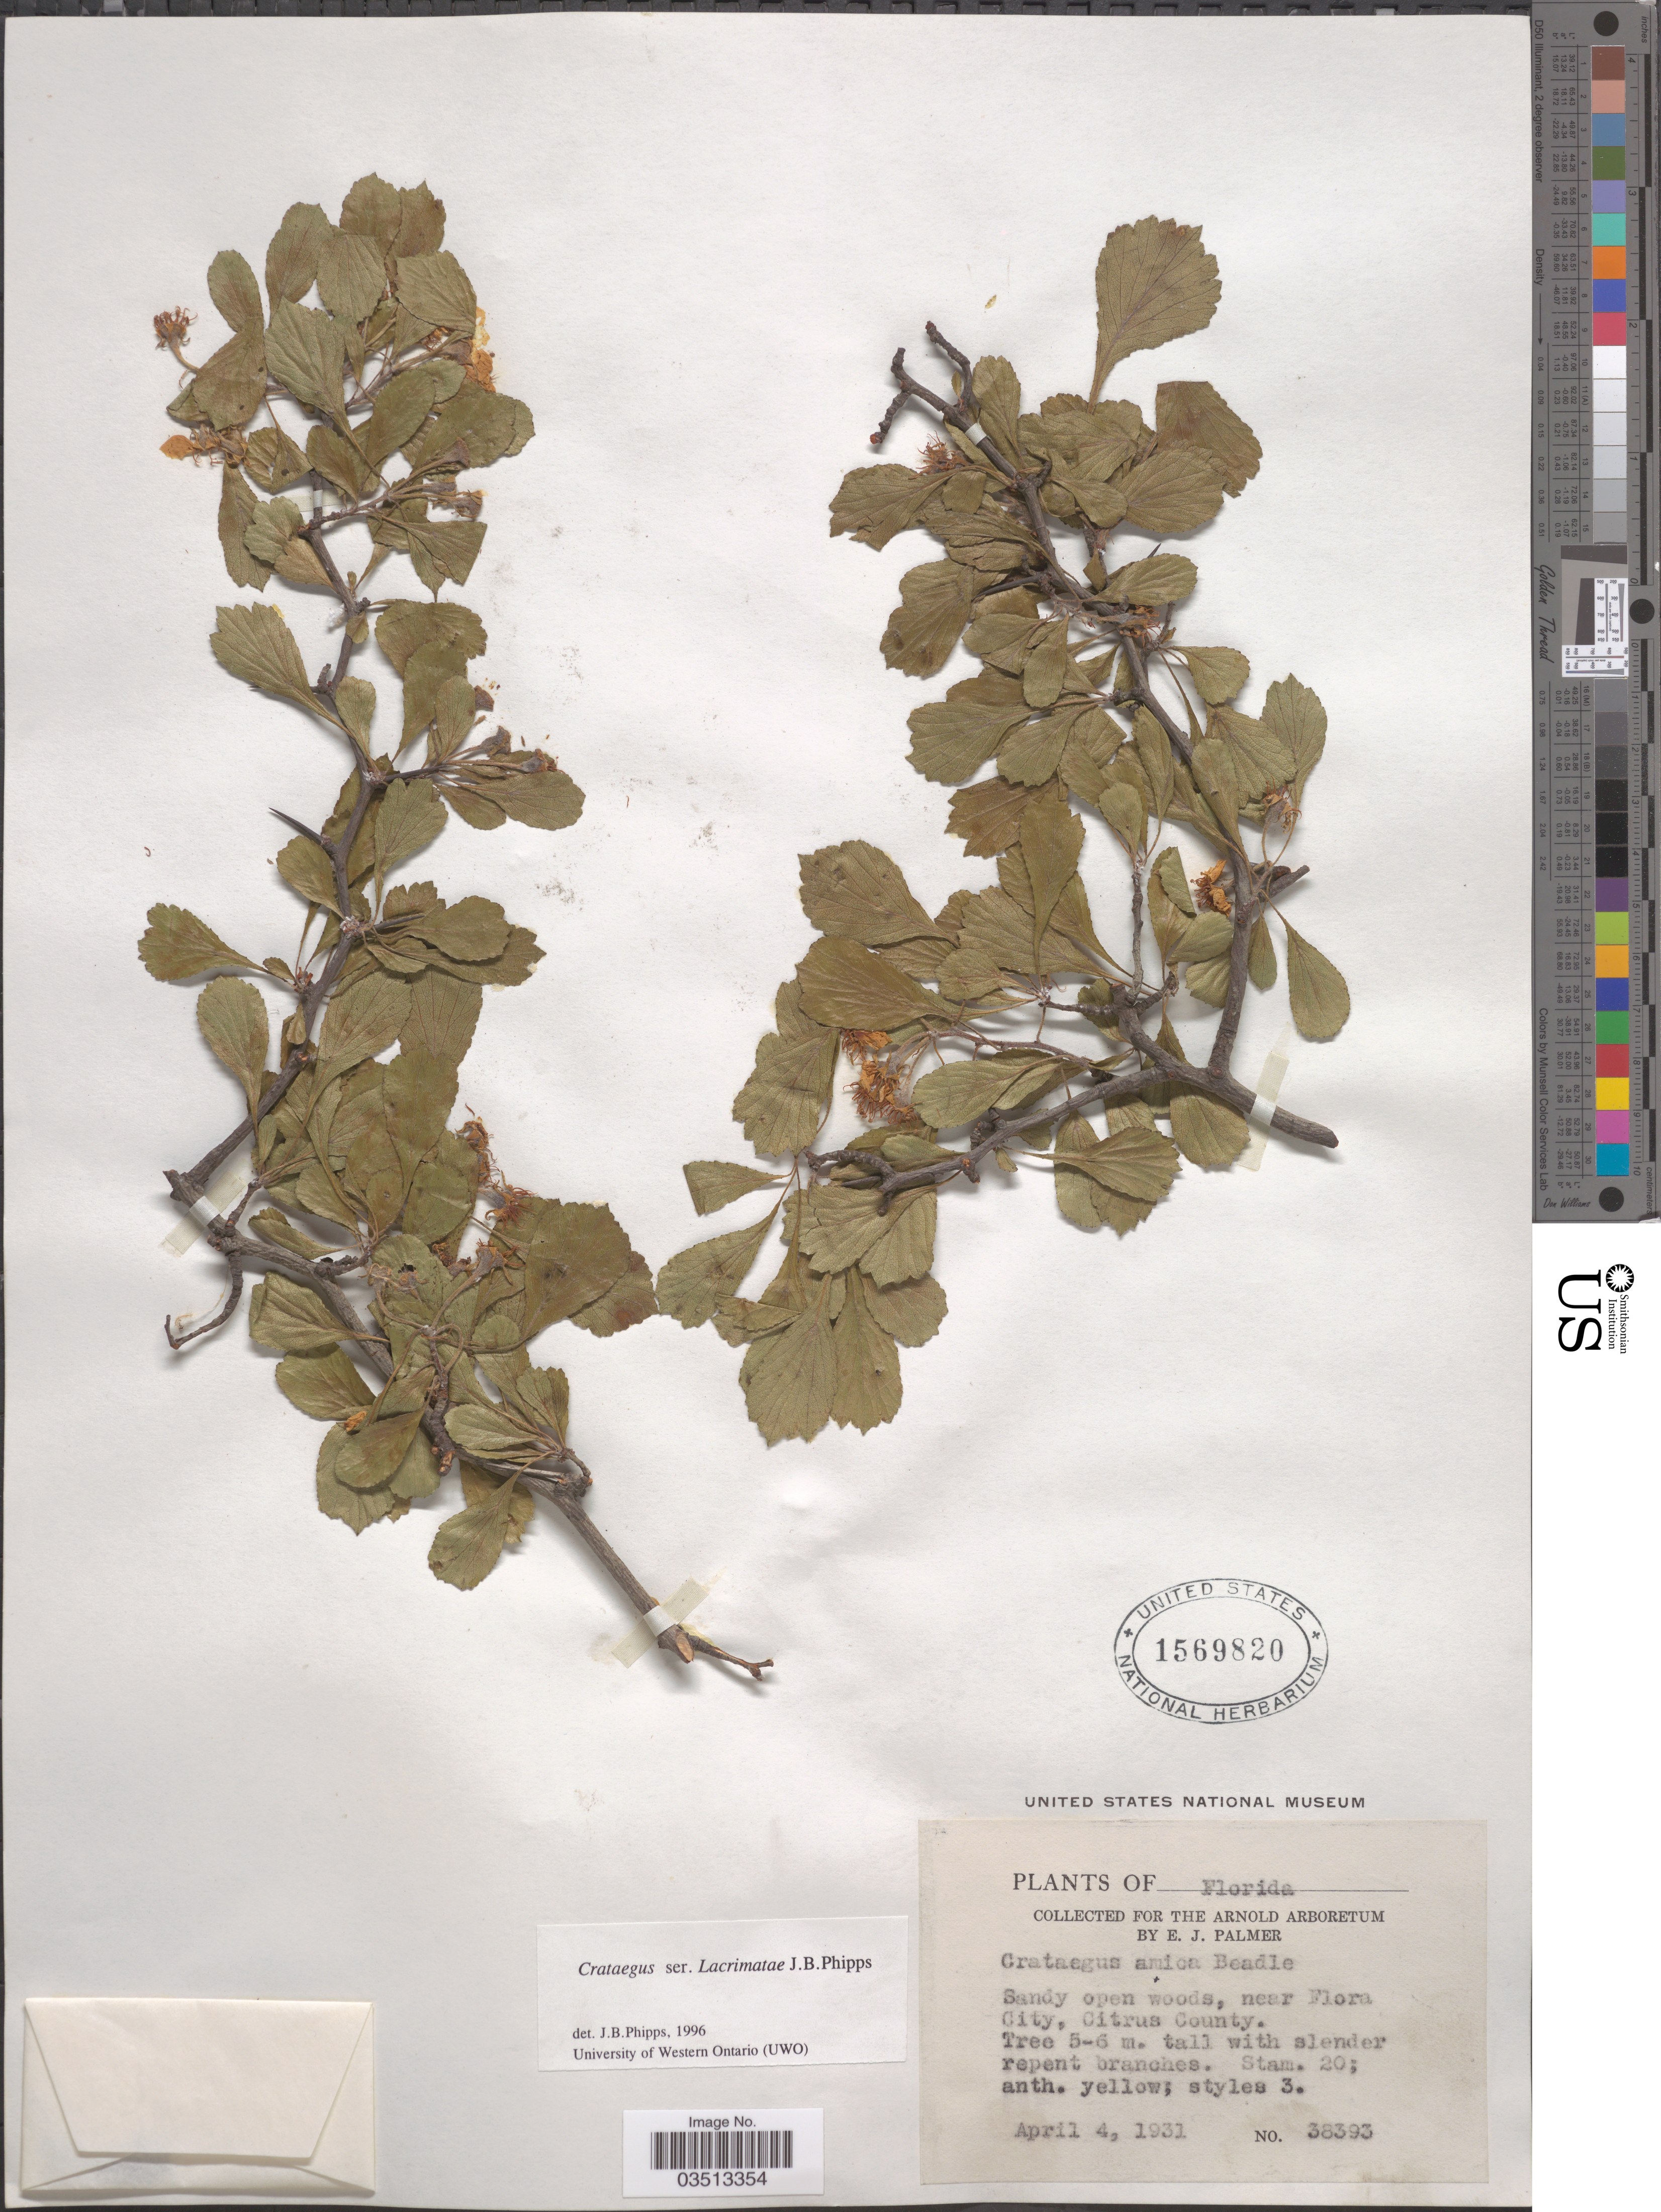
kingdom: Plantae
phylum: Tracheophyta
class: Magnoliopsida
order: Rosales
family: Rosaceae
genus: Crataegus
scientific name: Crataegus amica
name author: Beadle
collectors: E. J. Palmer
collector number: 38393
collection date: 1931-04-04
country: United States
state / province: Florida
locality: Near Flora City, Citrus County.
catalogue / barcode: US 1569820